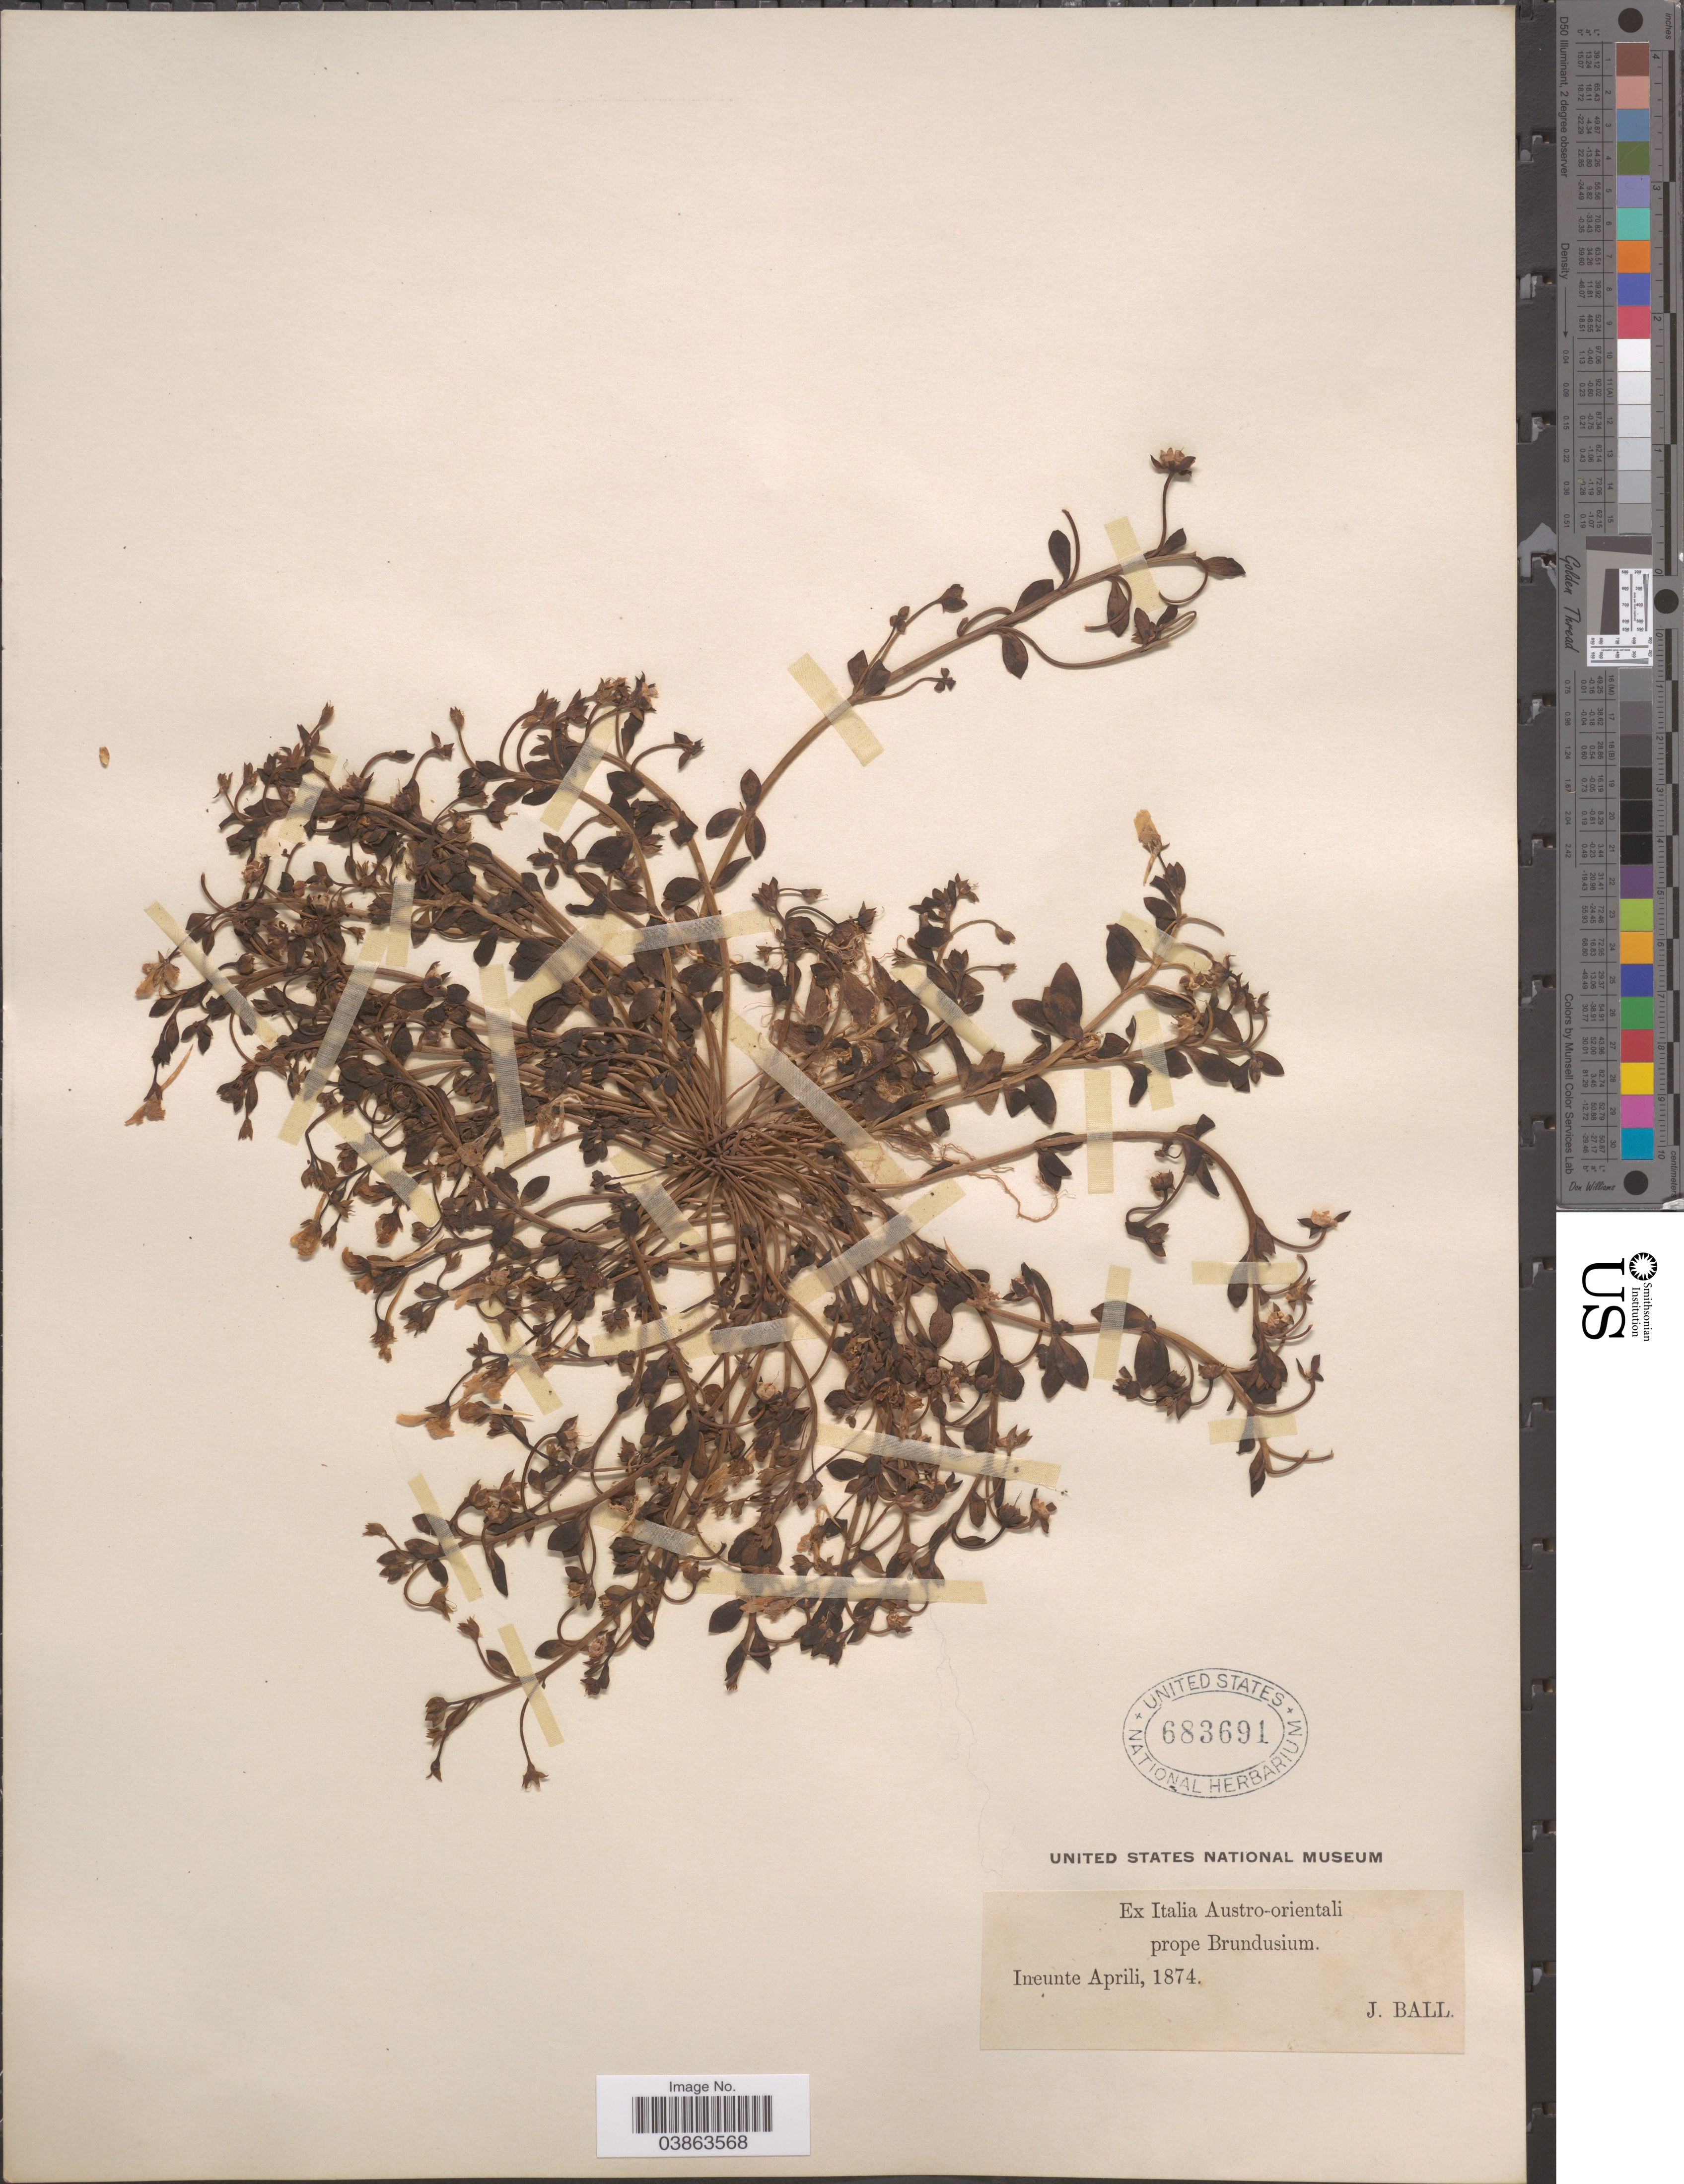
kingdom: Plantae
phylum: Tracheophyta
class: Magnoliopsida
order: Lamiales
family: Plantaginaceae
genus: Linaria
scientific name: Linaria sp.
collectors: J. Ball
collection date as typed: Ineunte Aprili, 1874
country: Italy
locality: Ex Italia Austro-orientali prope Brundusium.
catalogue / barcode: US 683691